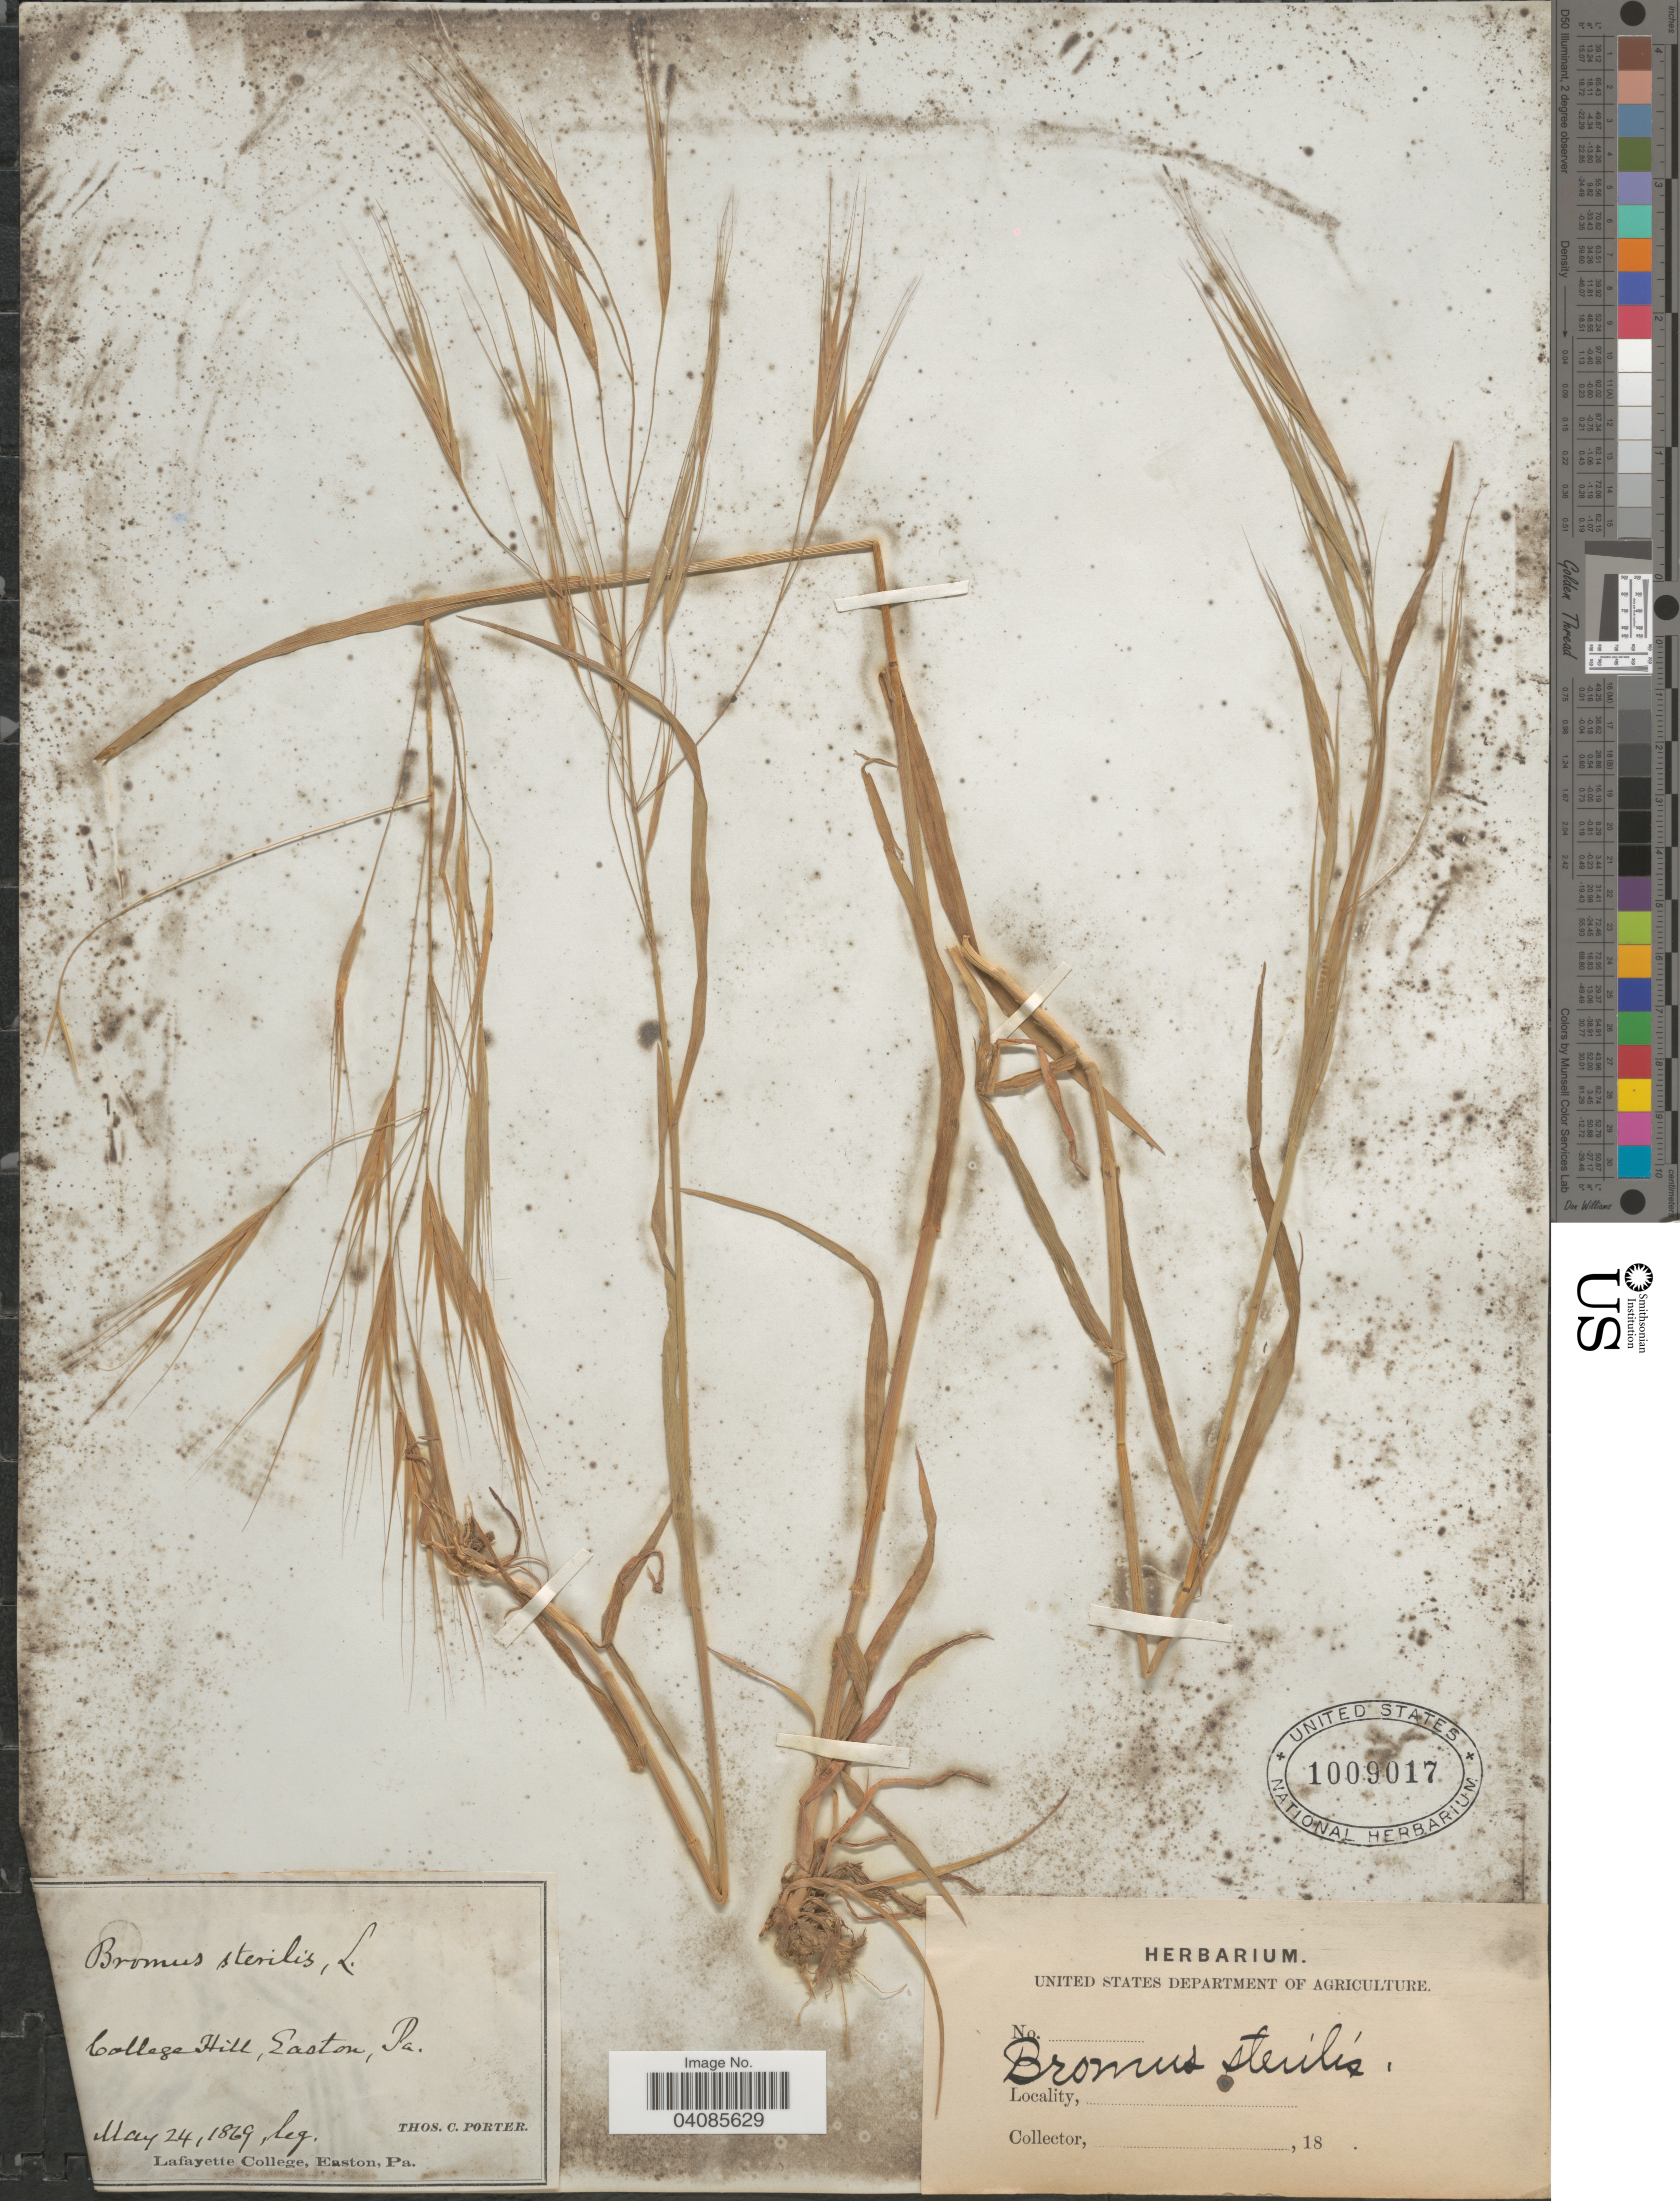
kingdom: Plantae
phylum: Tracheophyta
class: Liliopsida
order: Poales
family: Poaceae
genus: Bromus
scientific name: Bromus sterilis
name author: L.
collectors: T. Porter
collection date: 1869-05-24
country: United States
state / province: Pennsylvania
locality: College Hill, Easton.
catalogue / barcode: US 1009017